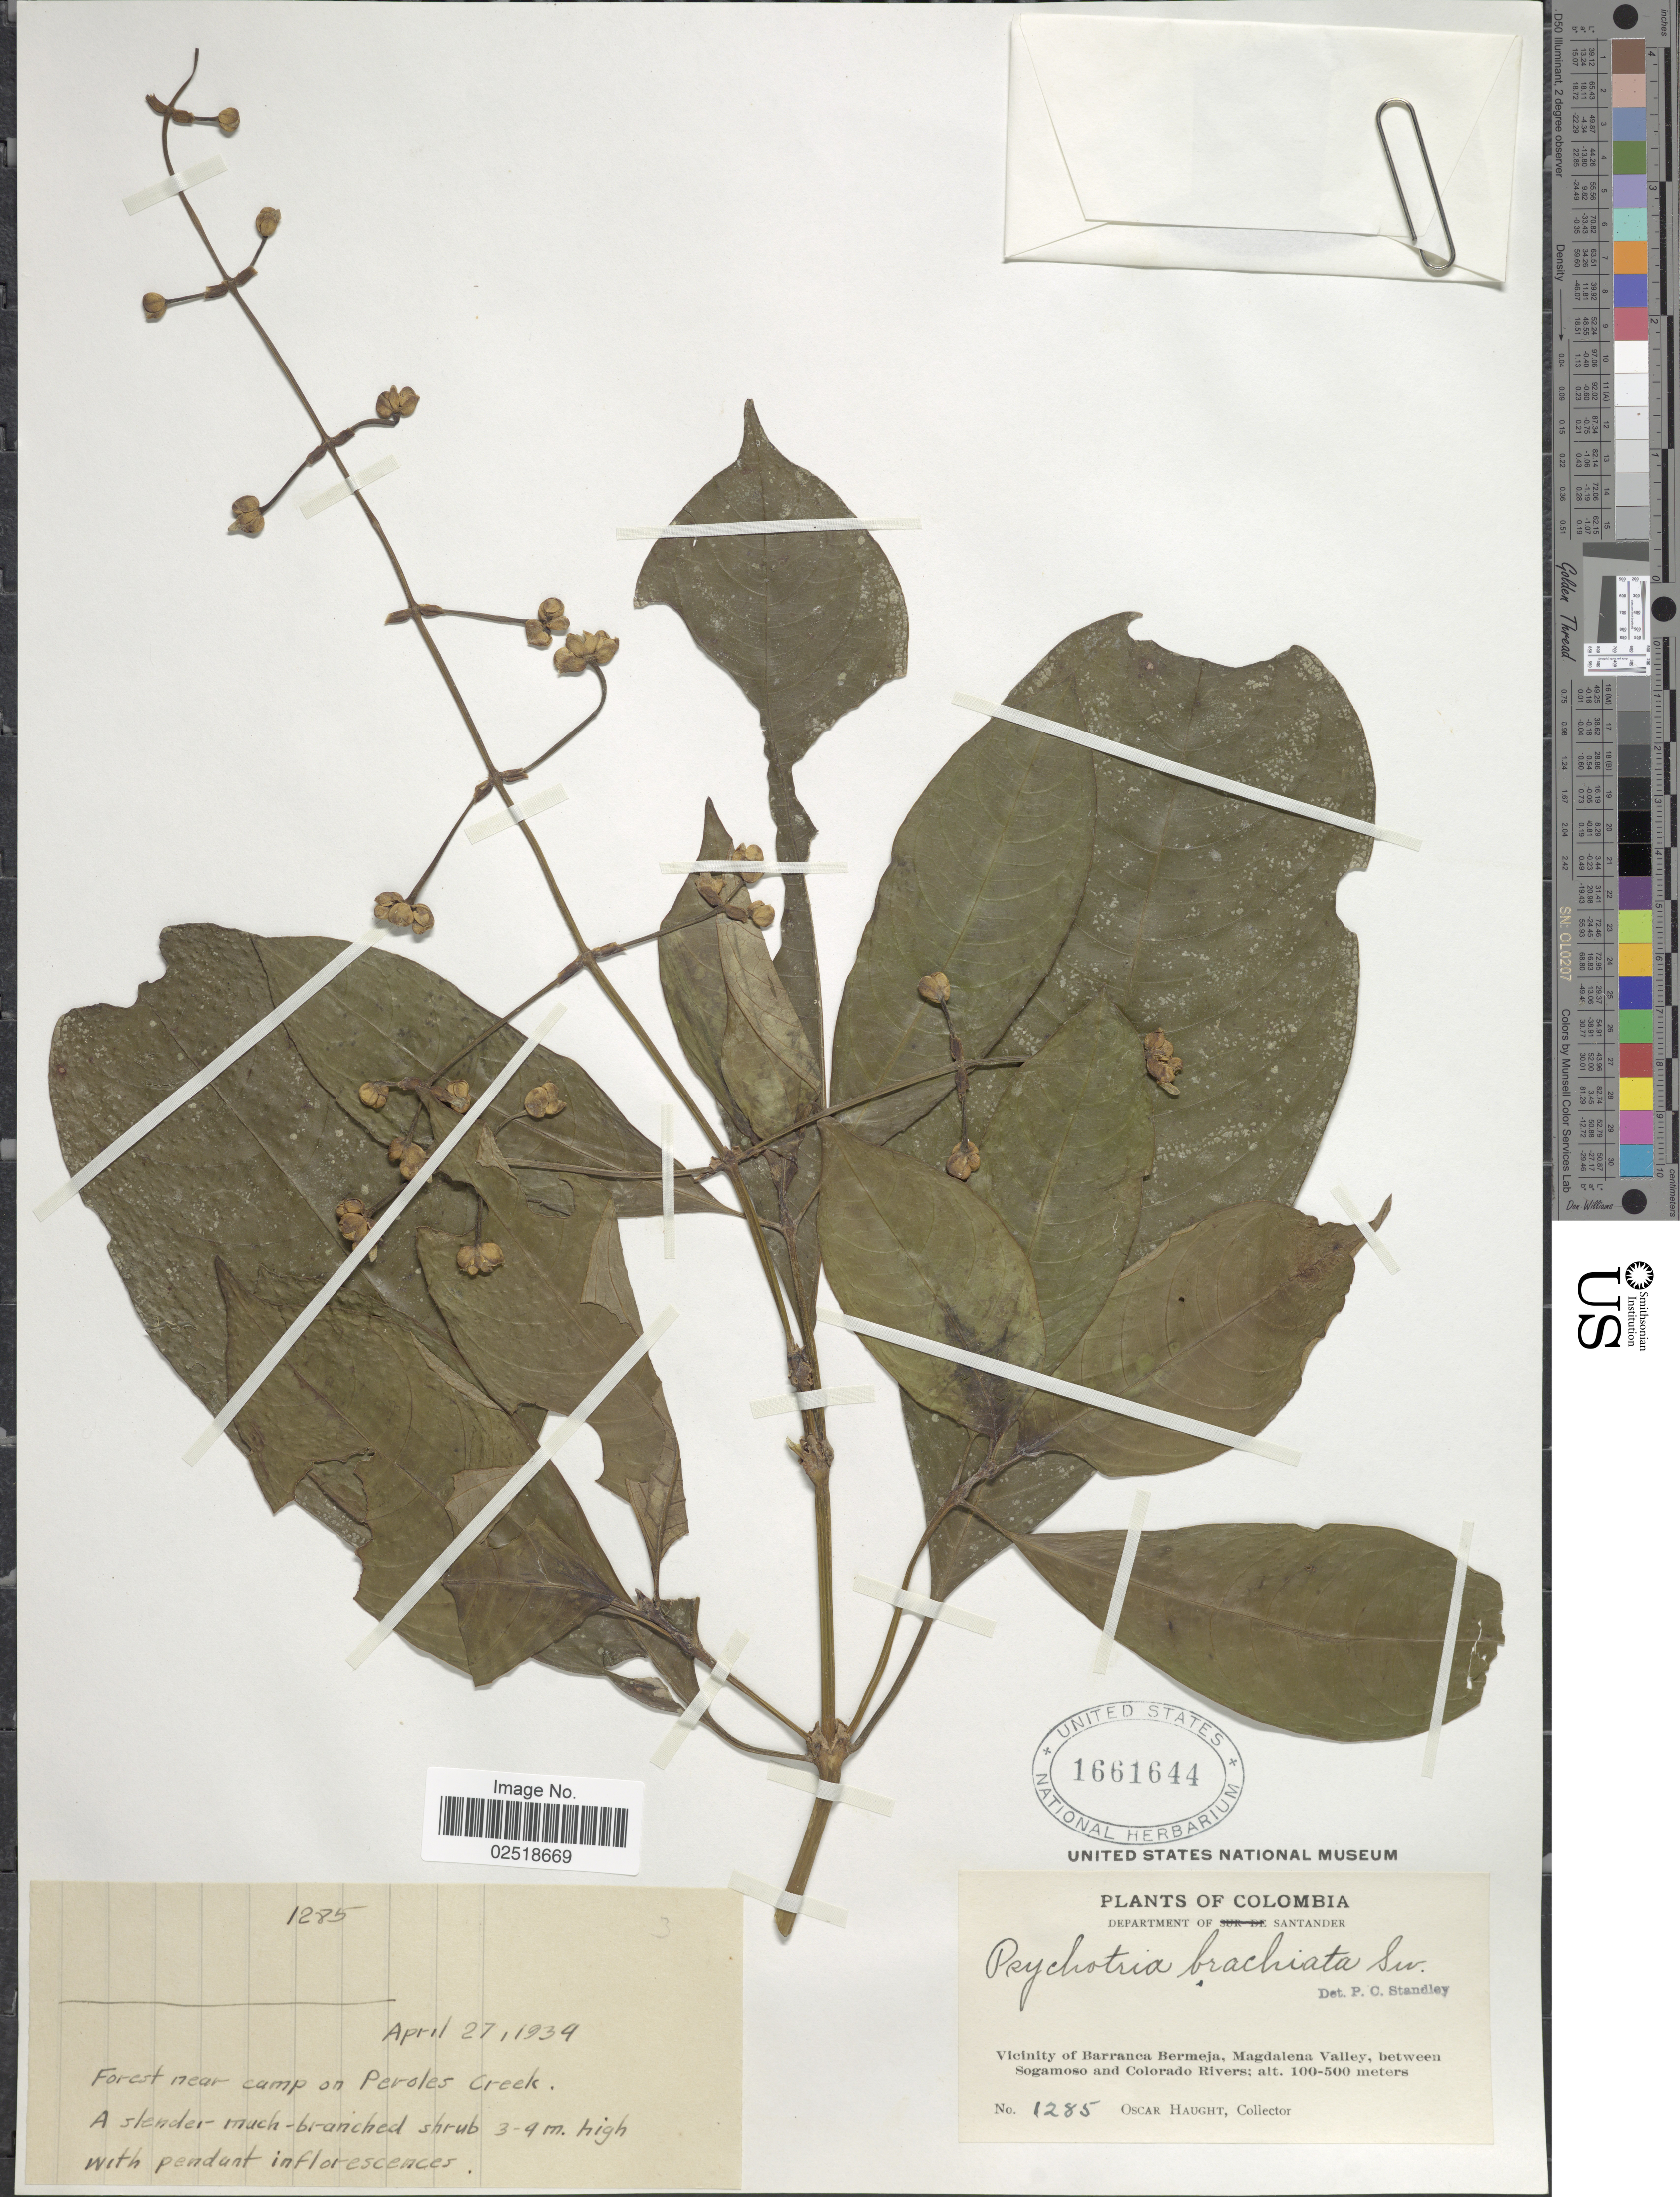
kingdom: Plantae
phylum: Tracheophyta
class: Magnoliopsida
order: Gentianales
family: Rubiaceae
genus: Psychotria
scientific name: Psychotria caerulea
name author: Ruiz & Pav.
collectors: O. Haught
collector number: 1285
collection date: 1934-04-27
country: Colombia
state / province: Santander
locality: Department of Santander, Vicinity of Barranca Bermeja, Magdalena Valley, between Sogamoso and Colorado Rivers, Forest near camp on Peroles Creek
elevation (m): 100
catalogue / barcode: US 1661644